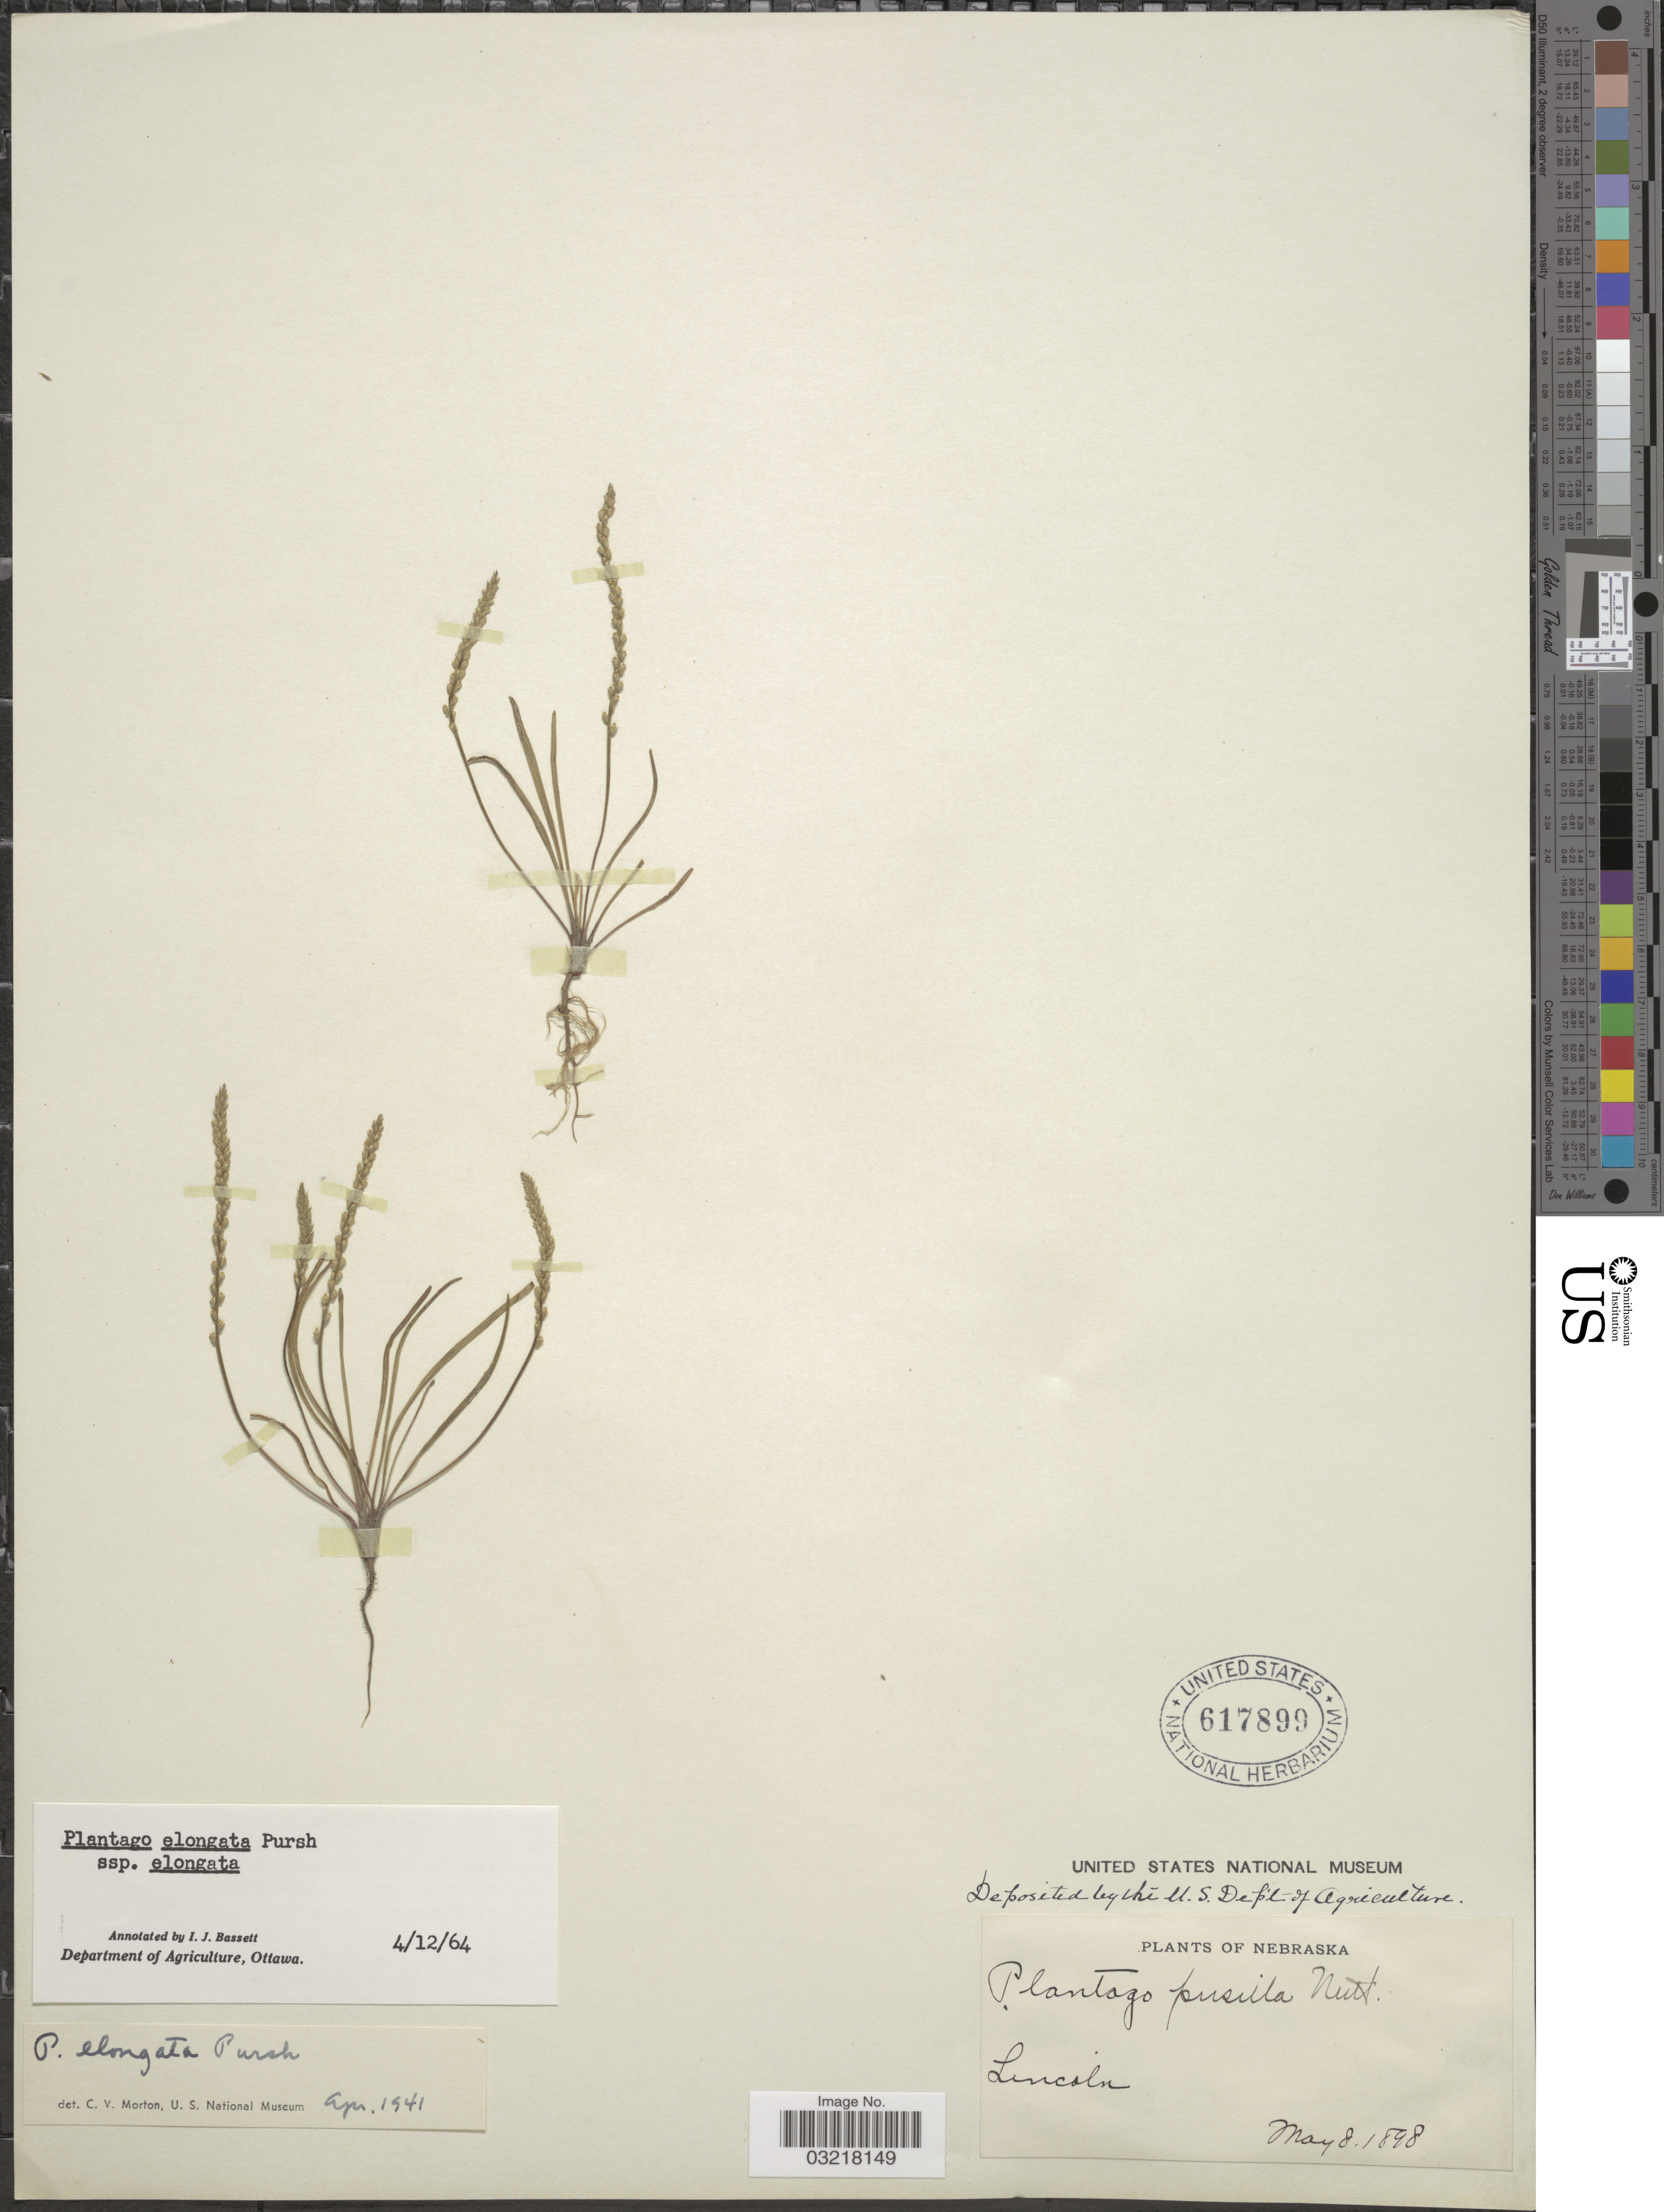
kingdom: Plantae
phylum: Tracheophyta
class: Magnoliopsida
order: Lamiales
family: Plantaginaceae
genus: Plantago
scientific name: Plantago elongata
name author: Pursh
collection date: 1898-05-08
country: United States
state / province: Nebraska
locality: Lincoln.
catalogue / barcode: US 617899